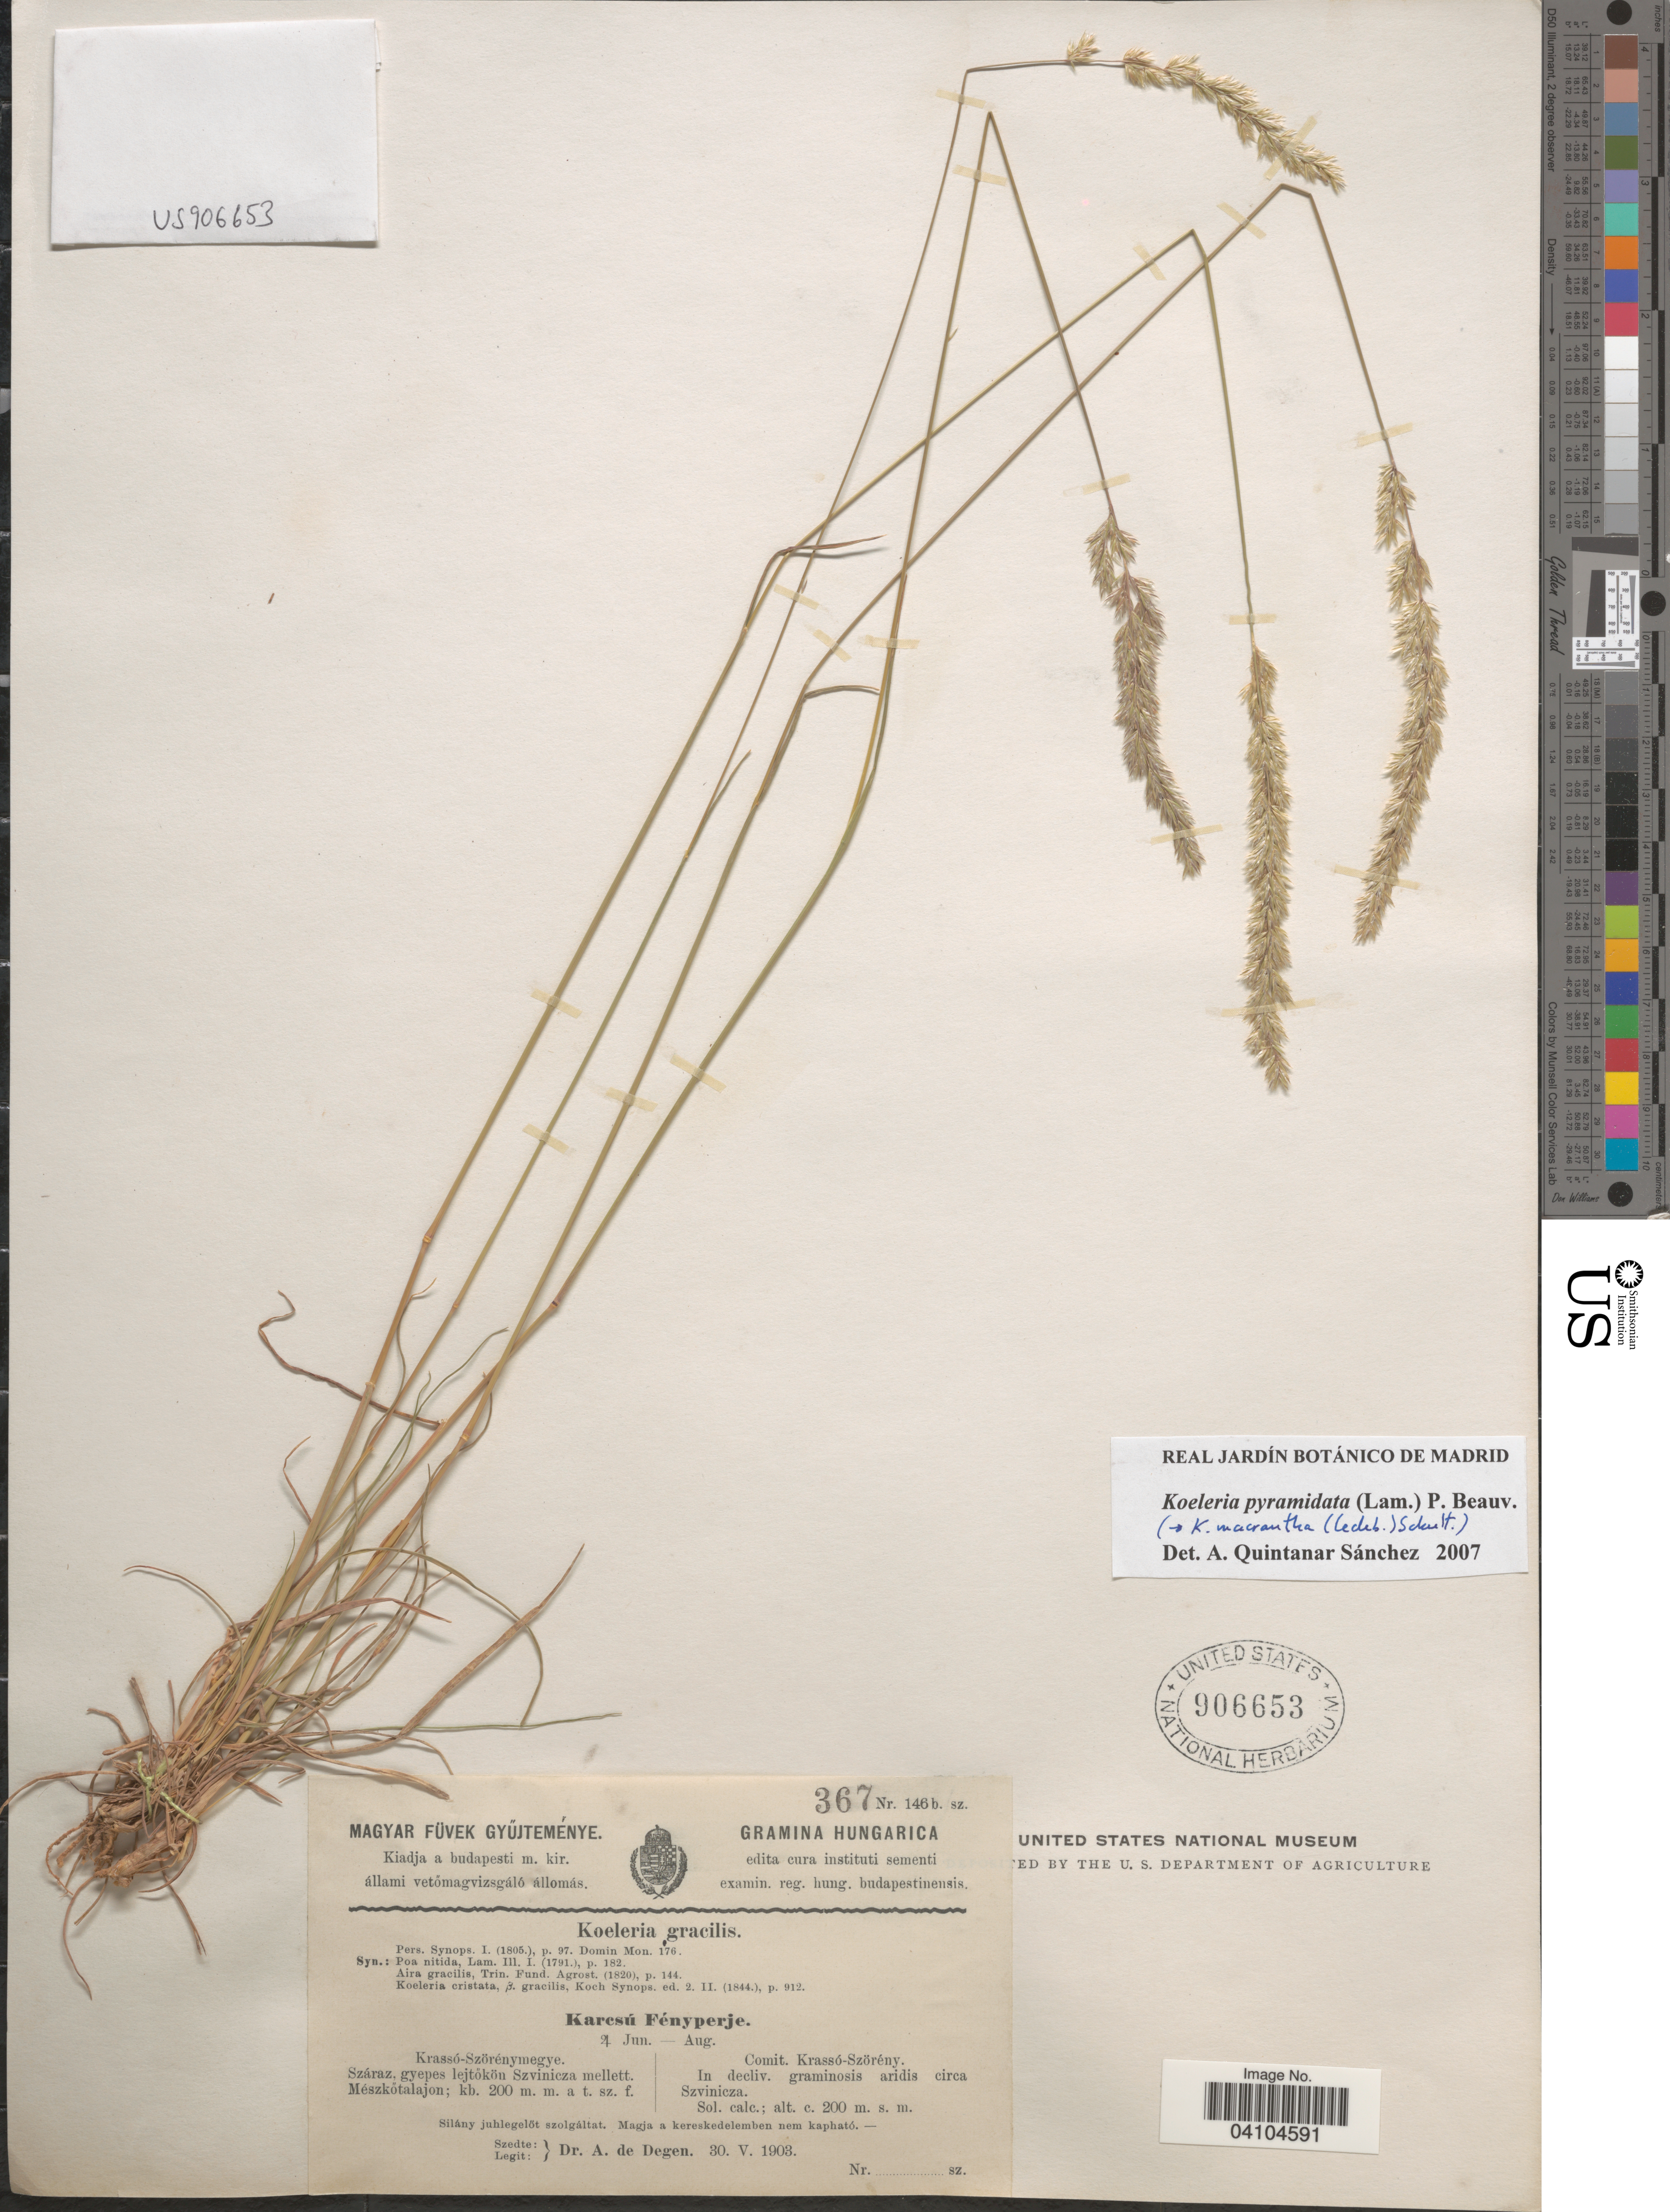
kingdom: Plantae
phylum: Tracheophyta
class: Liliopsida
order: Poales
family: Poaceae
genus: Koeleria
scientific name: Koeleria pyramidata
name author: (Lam.) P. Beauv.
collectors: A. Degen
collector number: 367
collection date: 1903-05-30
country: Hungary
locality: Comit. Krassó-Szörény. In decliv. graminosis aridis circa Szvinicza.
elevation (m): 200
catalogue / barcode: US 906653